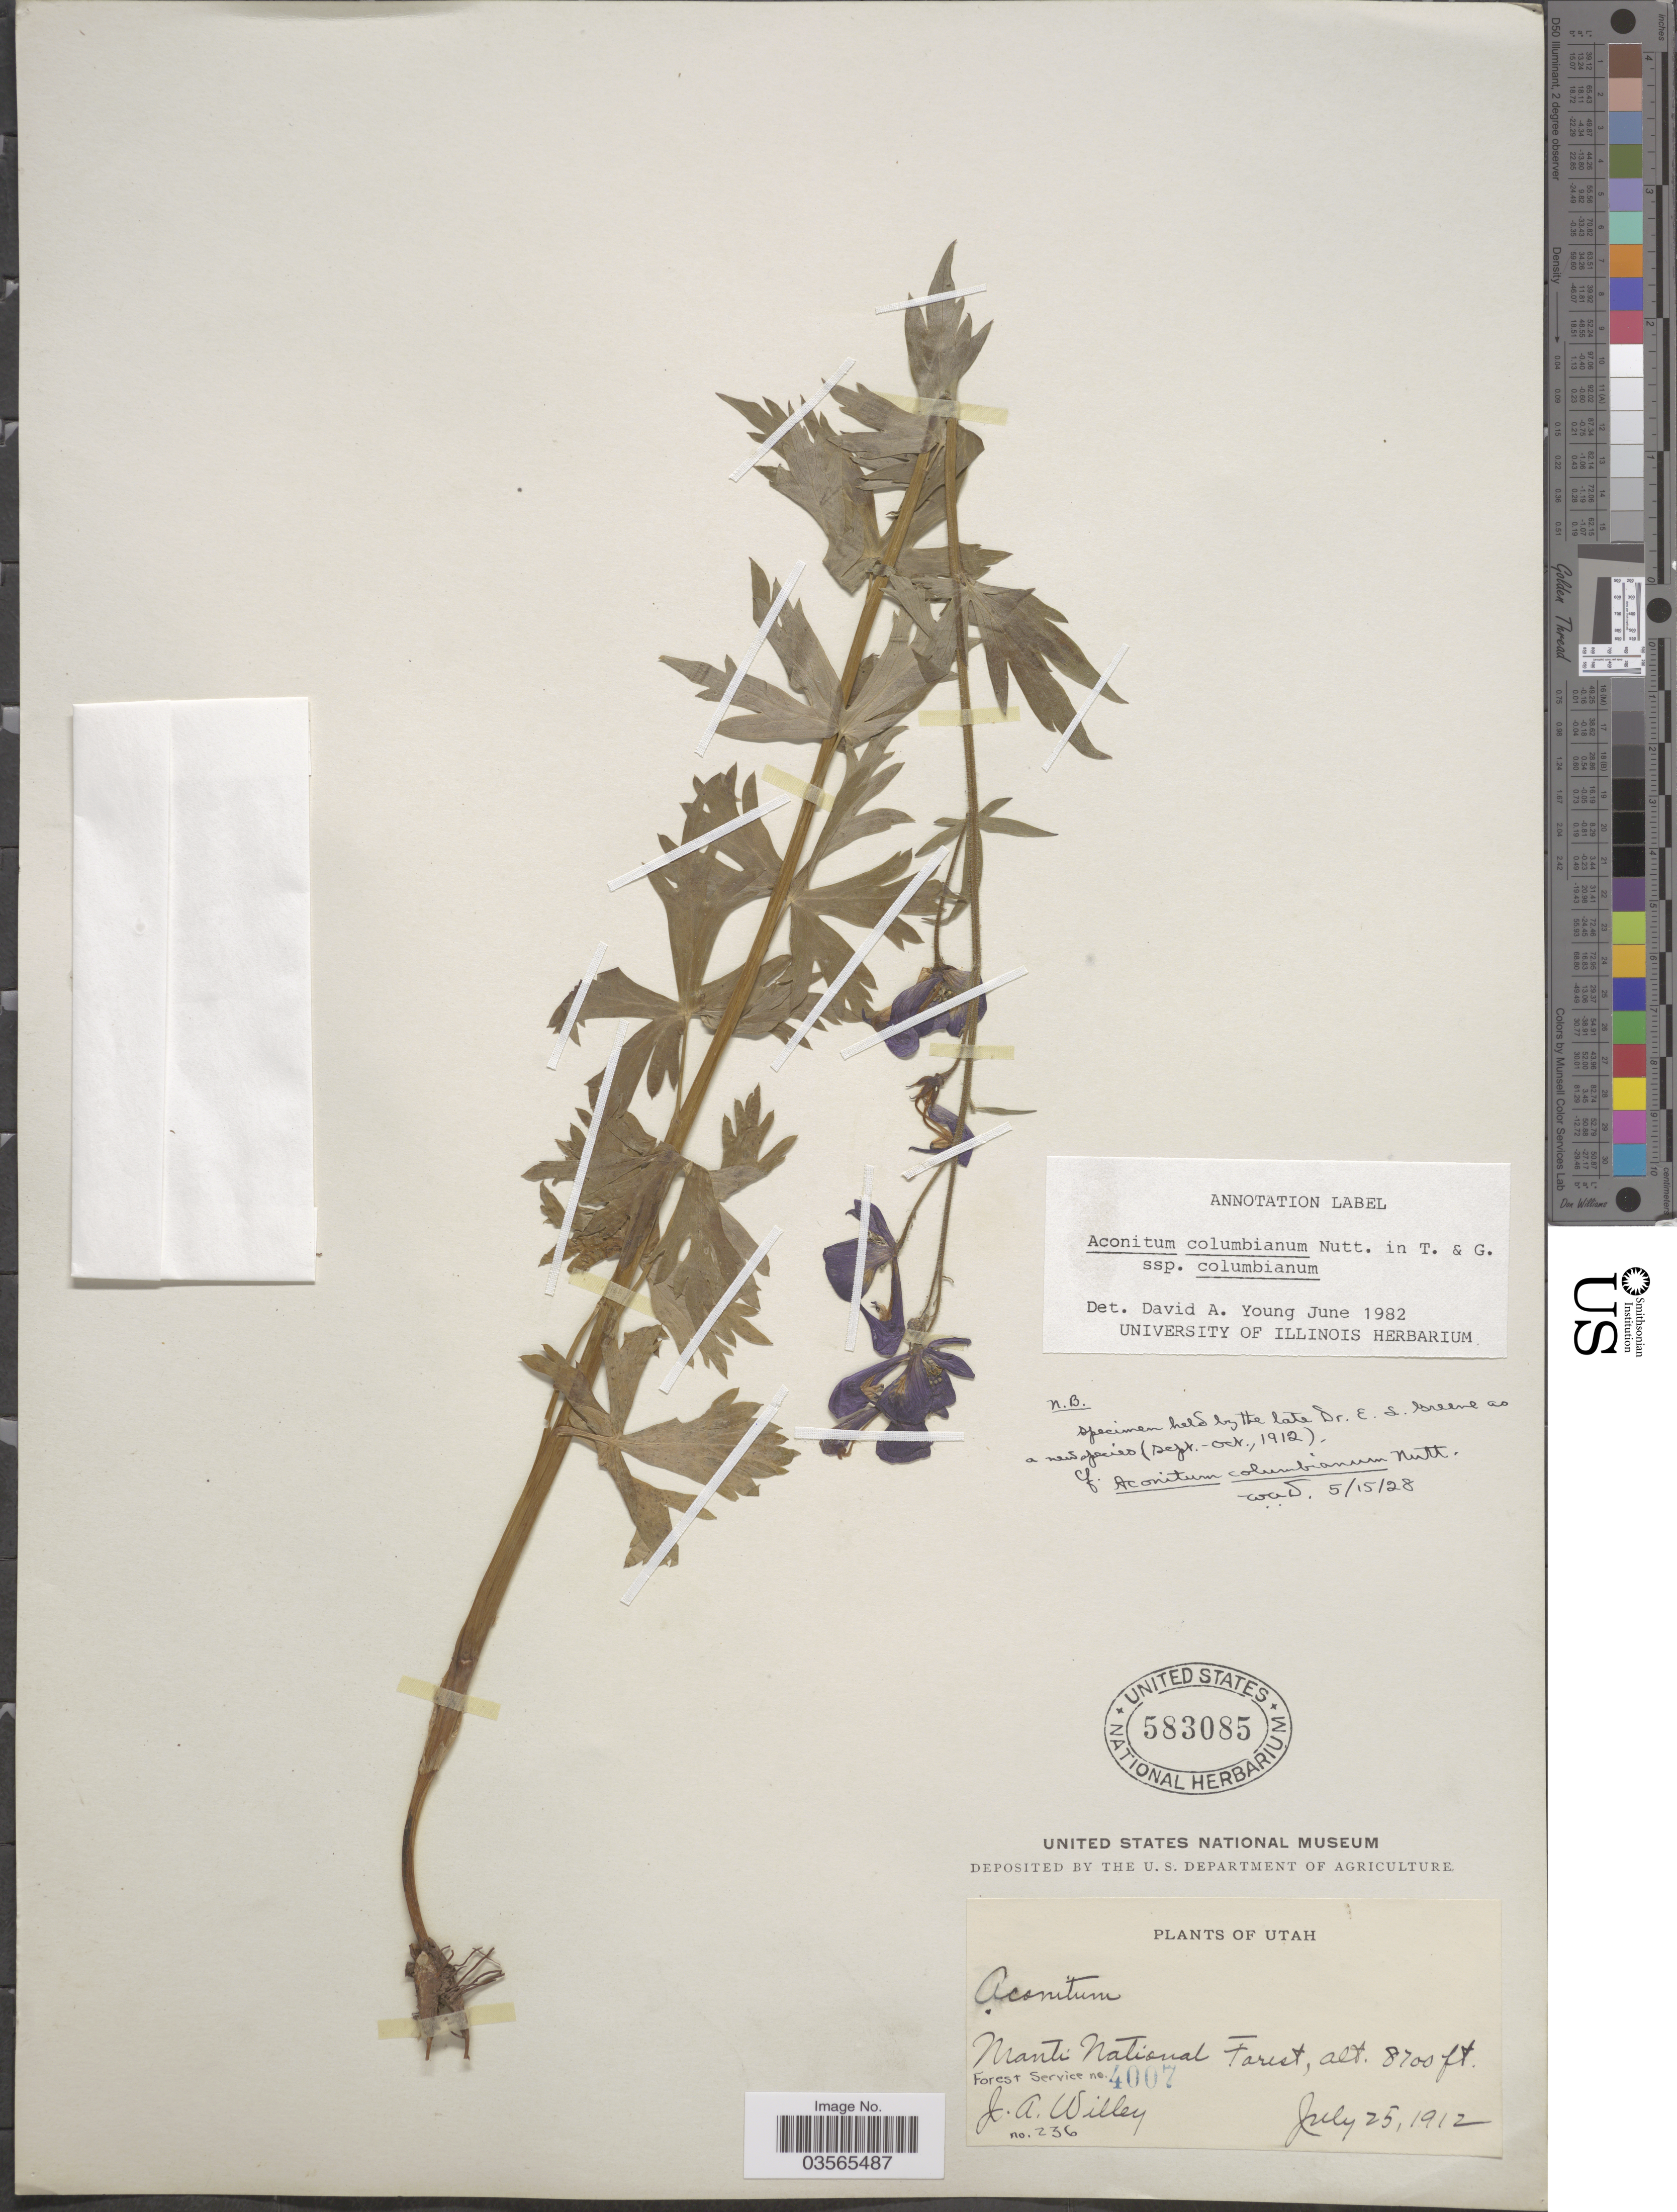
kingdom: Plantae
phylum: Tracheophyta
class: Magnoliopsida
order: Ranunculales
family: Ranunculaceae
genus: Aconitum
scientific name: Aconitum columbianum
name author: Nutt.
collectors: J. Willey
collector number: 236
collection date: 1912-07-25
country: United States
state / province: Utah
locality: Manti National Forest.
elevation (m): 2652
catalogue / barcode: US 583085